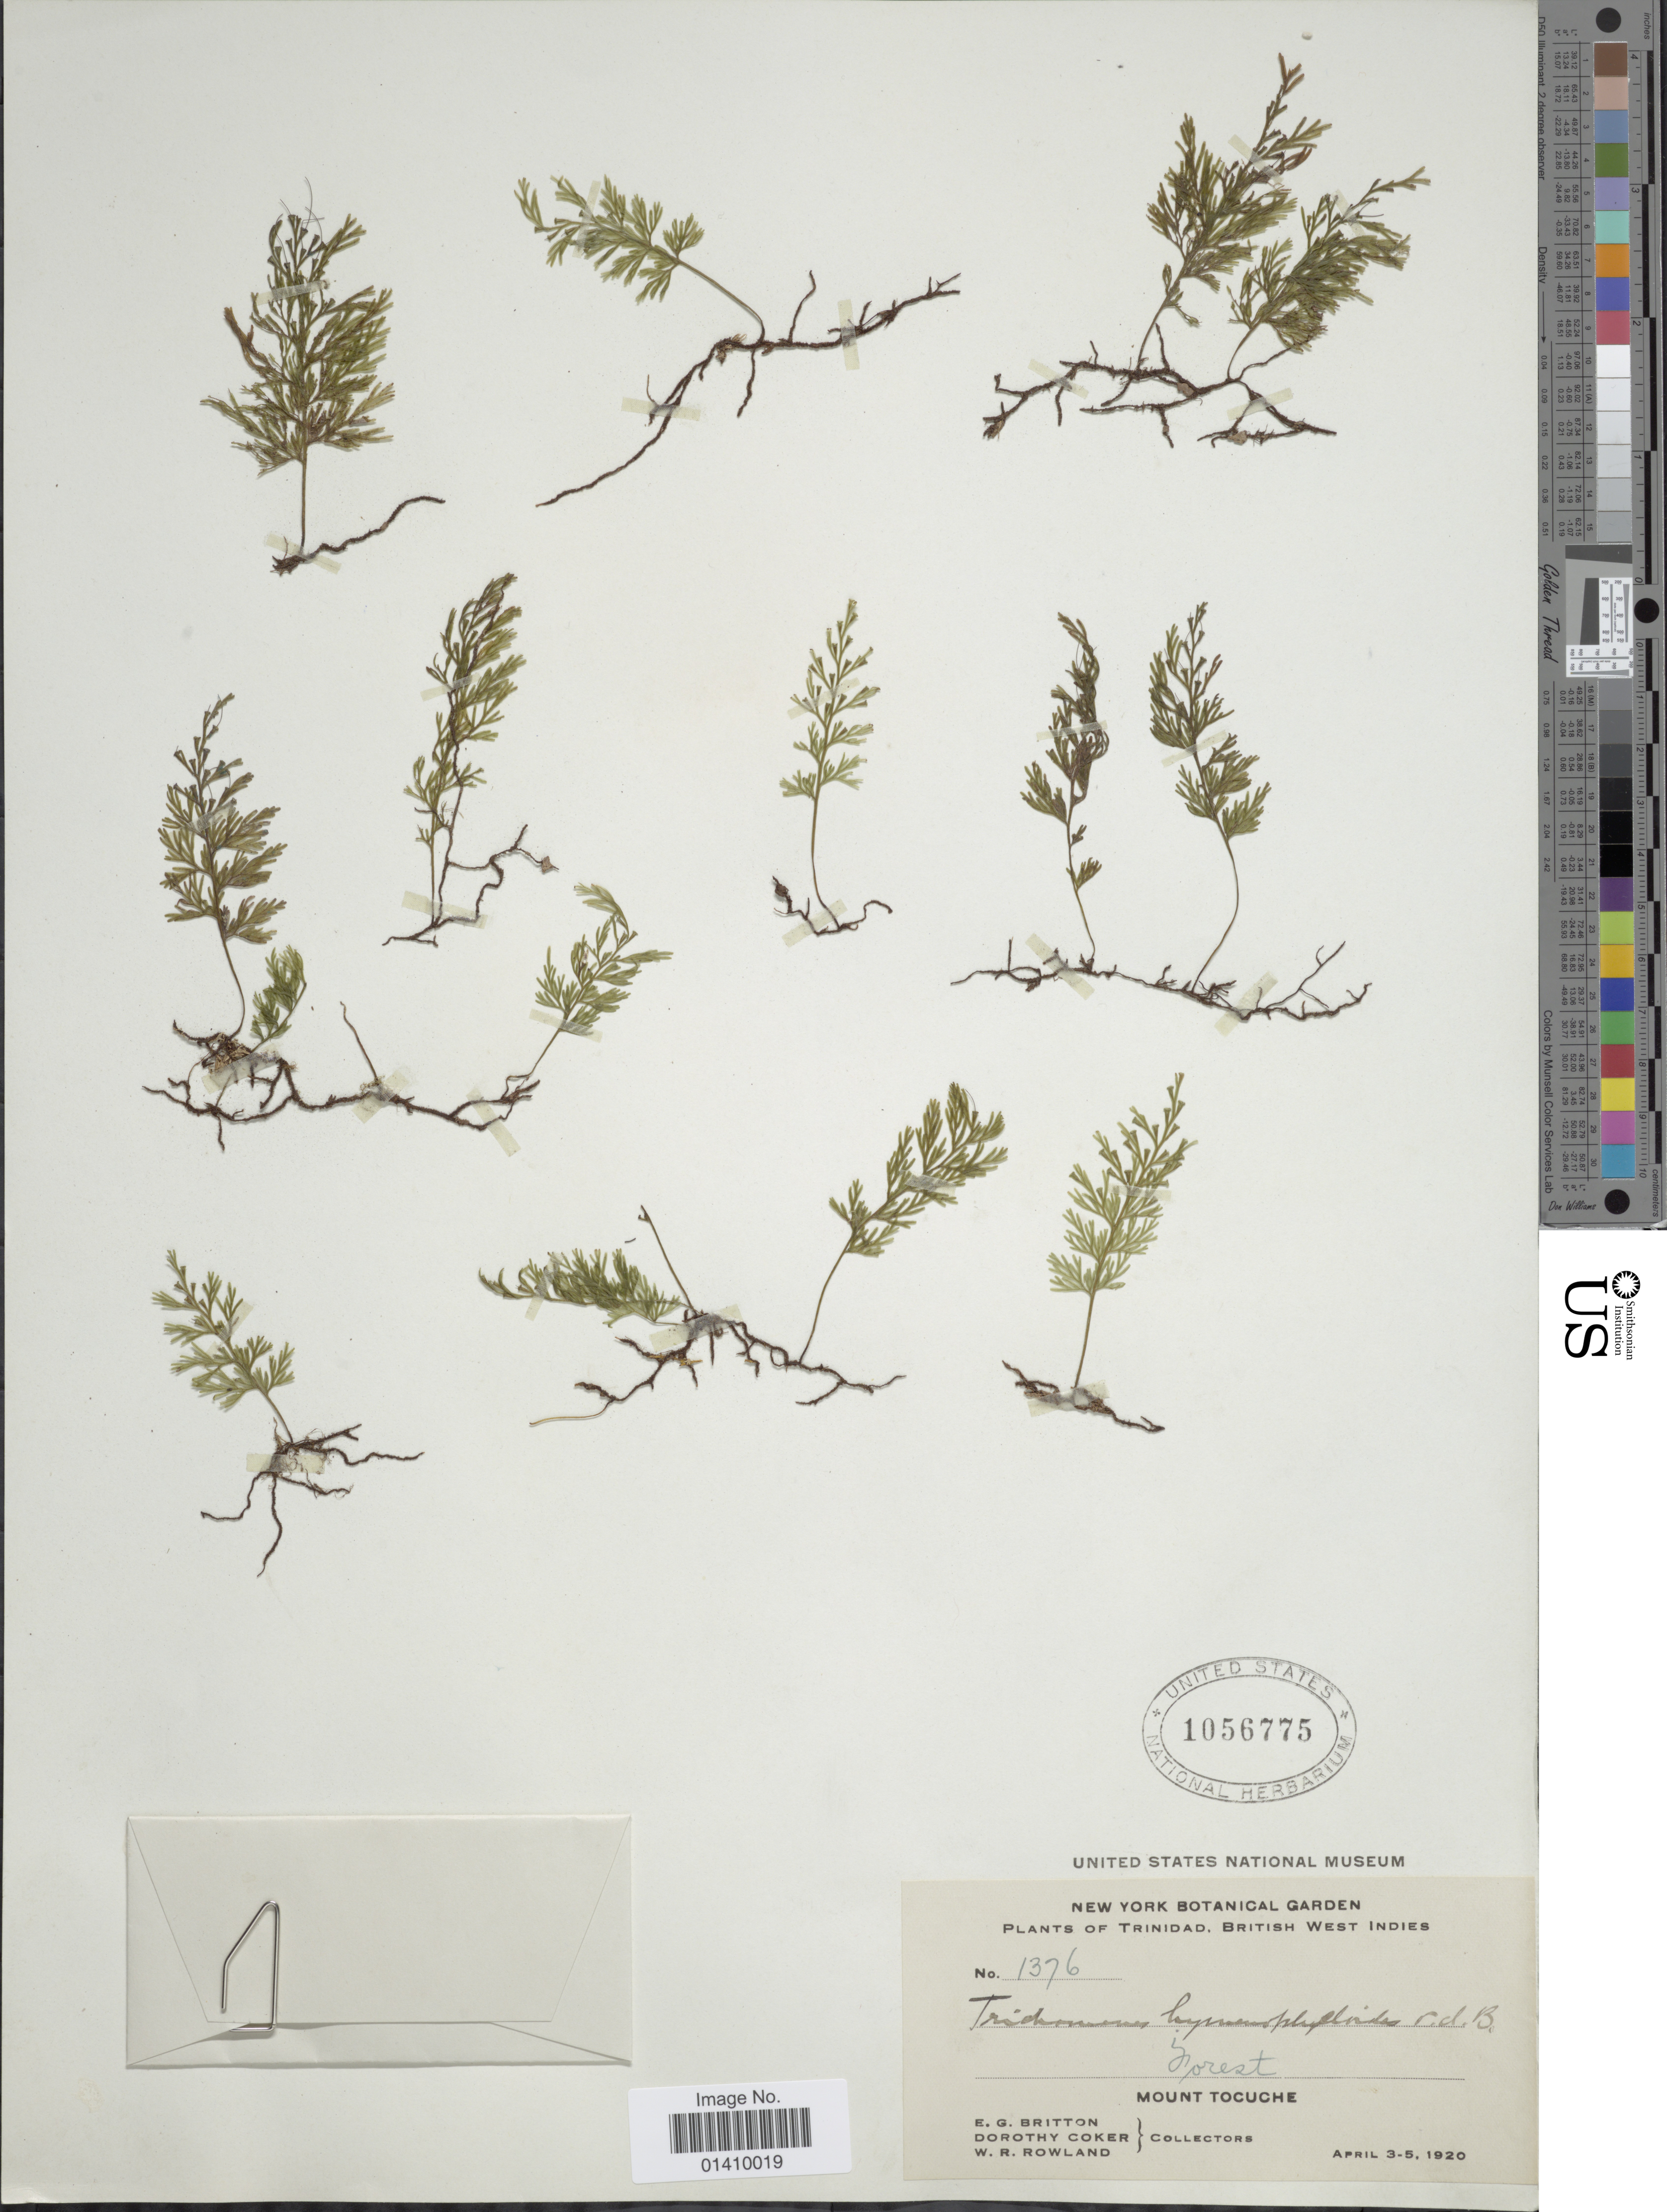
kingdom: Plantae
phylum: Tracheophyta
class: Polypodiopsida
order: Hymenophyllales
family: Hymenophyllaceae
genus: Polyphlebium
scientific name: Polyphlebium hymenophylloides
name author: (Bosch) Ebihara & Dubuisson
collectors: E. G. Britton, D. Coker & W. Rowland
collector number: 1376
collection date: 1920-04-03/1920-04-05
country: Trinidad and Tobago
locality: Trinidad , British West Indies Mount Tocuche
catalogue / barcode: US 1056775